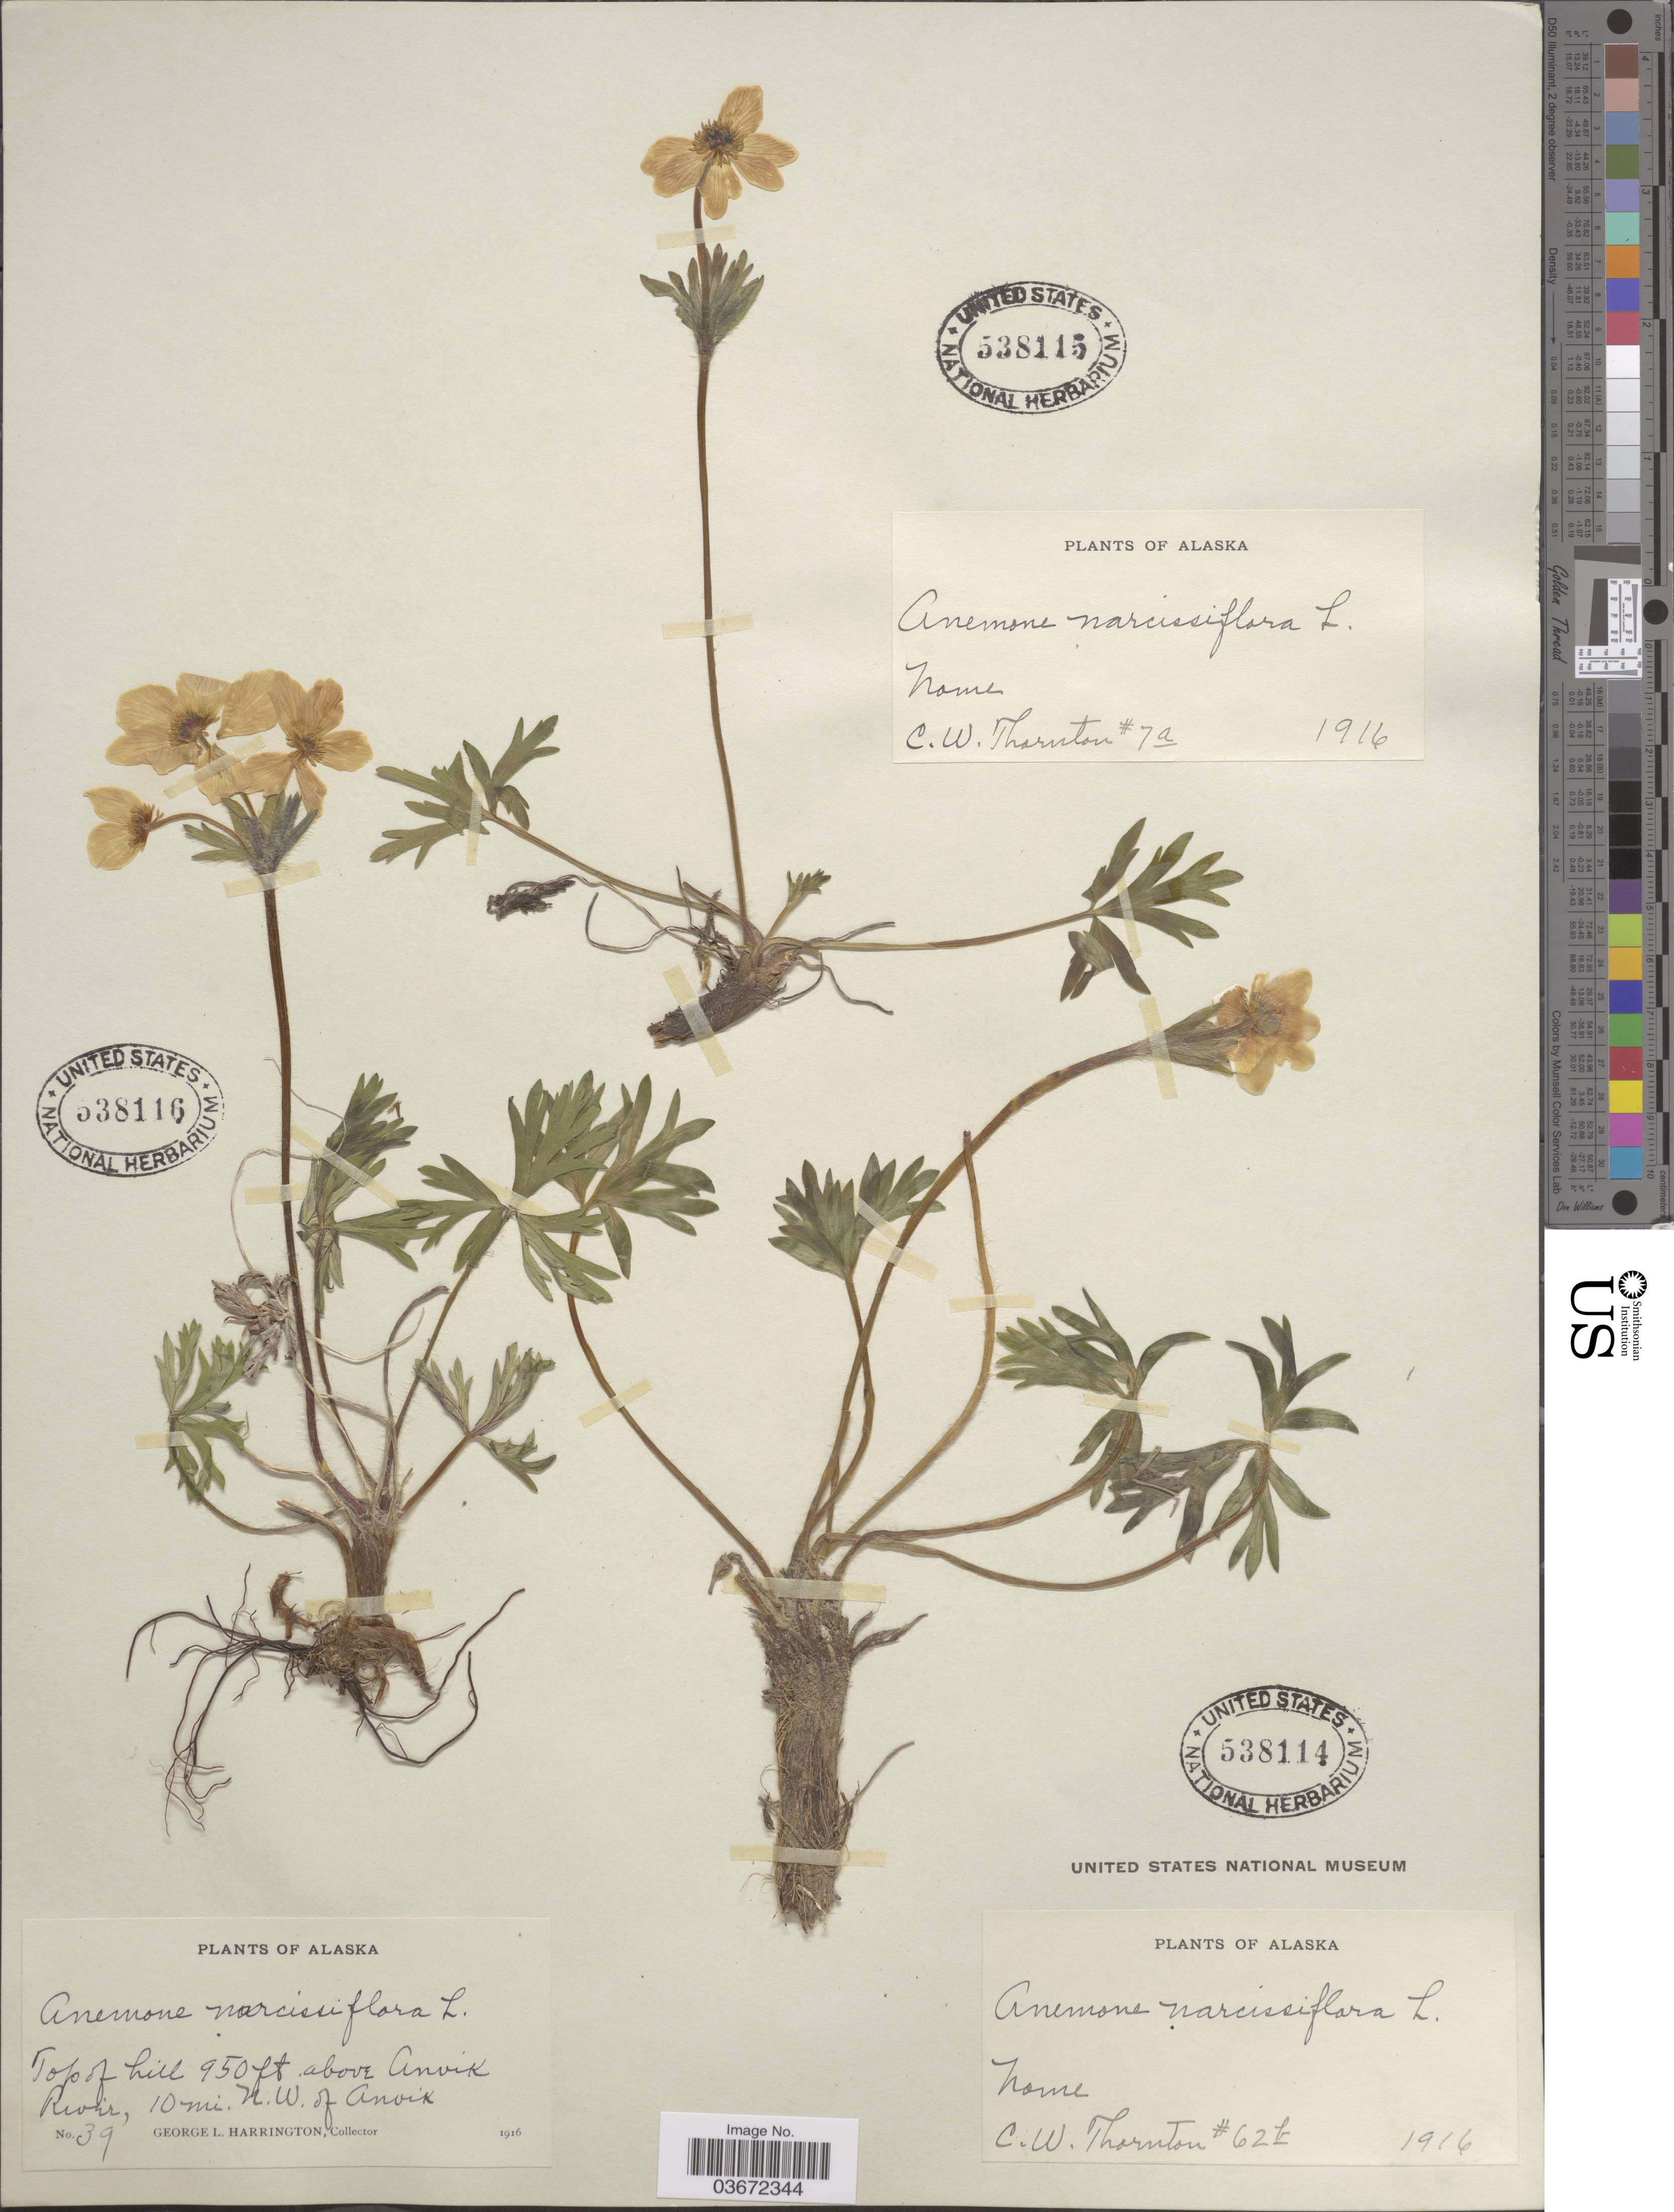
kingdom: Plantae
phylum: Tracheophyta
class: Magnoliopsida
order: Ranunculales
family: Ranunculaceae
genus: Anemone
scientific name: Anemone narcissiflora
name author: L.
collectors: G. Harrington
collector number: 39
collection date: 1916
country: United States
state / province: Alaska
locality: Top of hill above Anvik River, 10 mi. N.W. of Anvik.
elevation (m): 290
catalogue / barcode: US 538116-3